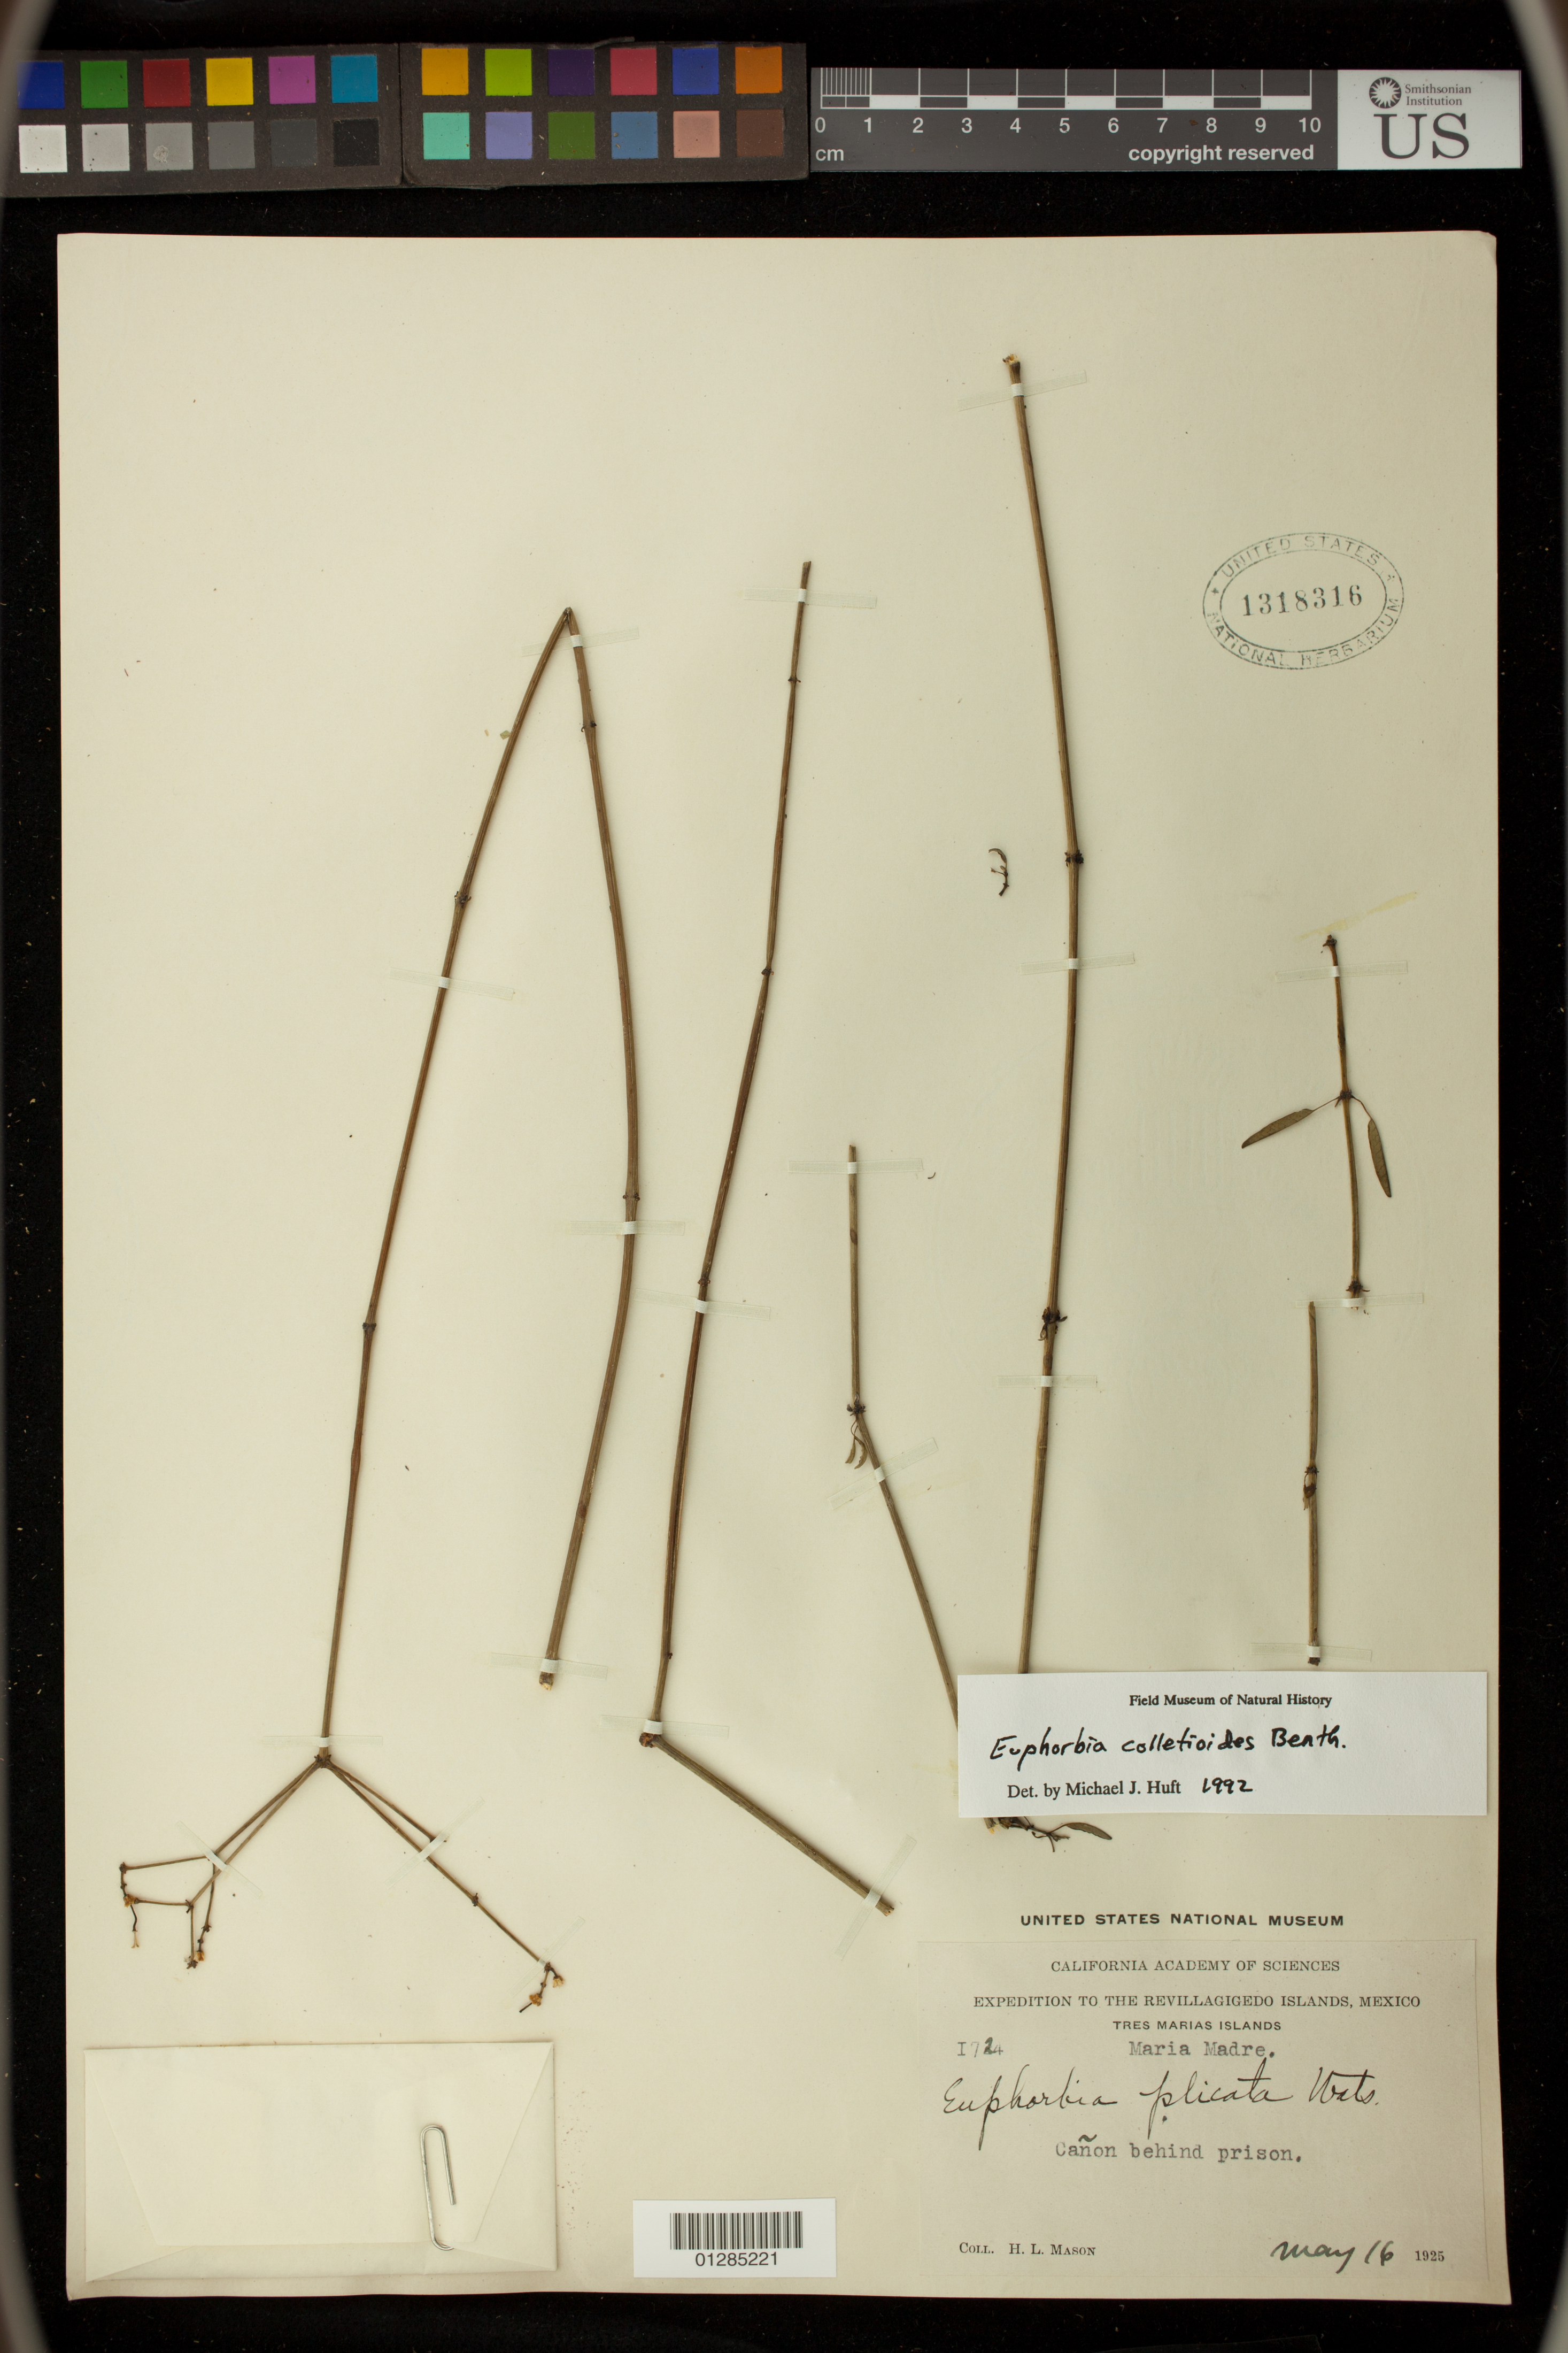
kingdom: Plantae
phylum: Tracheophyta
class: Magnoliopsida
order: Malpighiales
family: Euphorbiaceae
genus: Euphorbia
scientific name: Euphorbia colletioides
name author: Benth.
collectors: H. L. Mason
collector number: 1724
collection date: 1925-05-16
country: Mexico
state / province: Nayarit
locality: Tres Marias Islands. Maria Madre. Canon behind prison.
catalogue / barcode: US 1318316